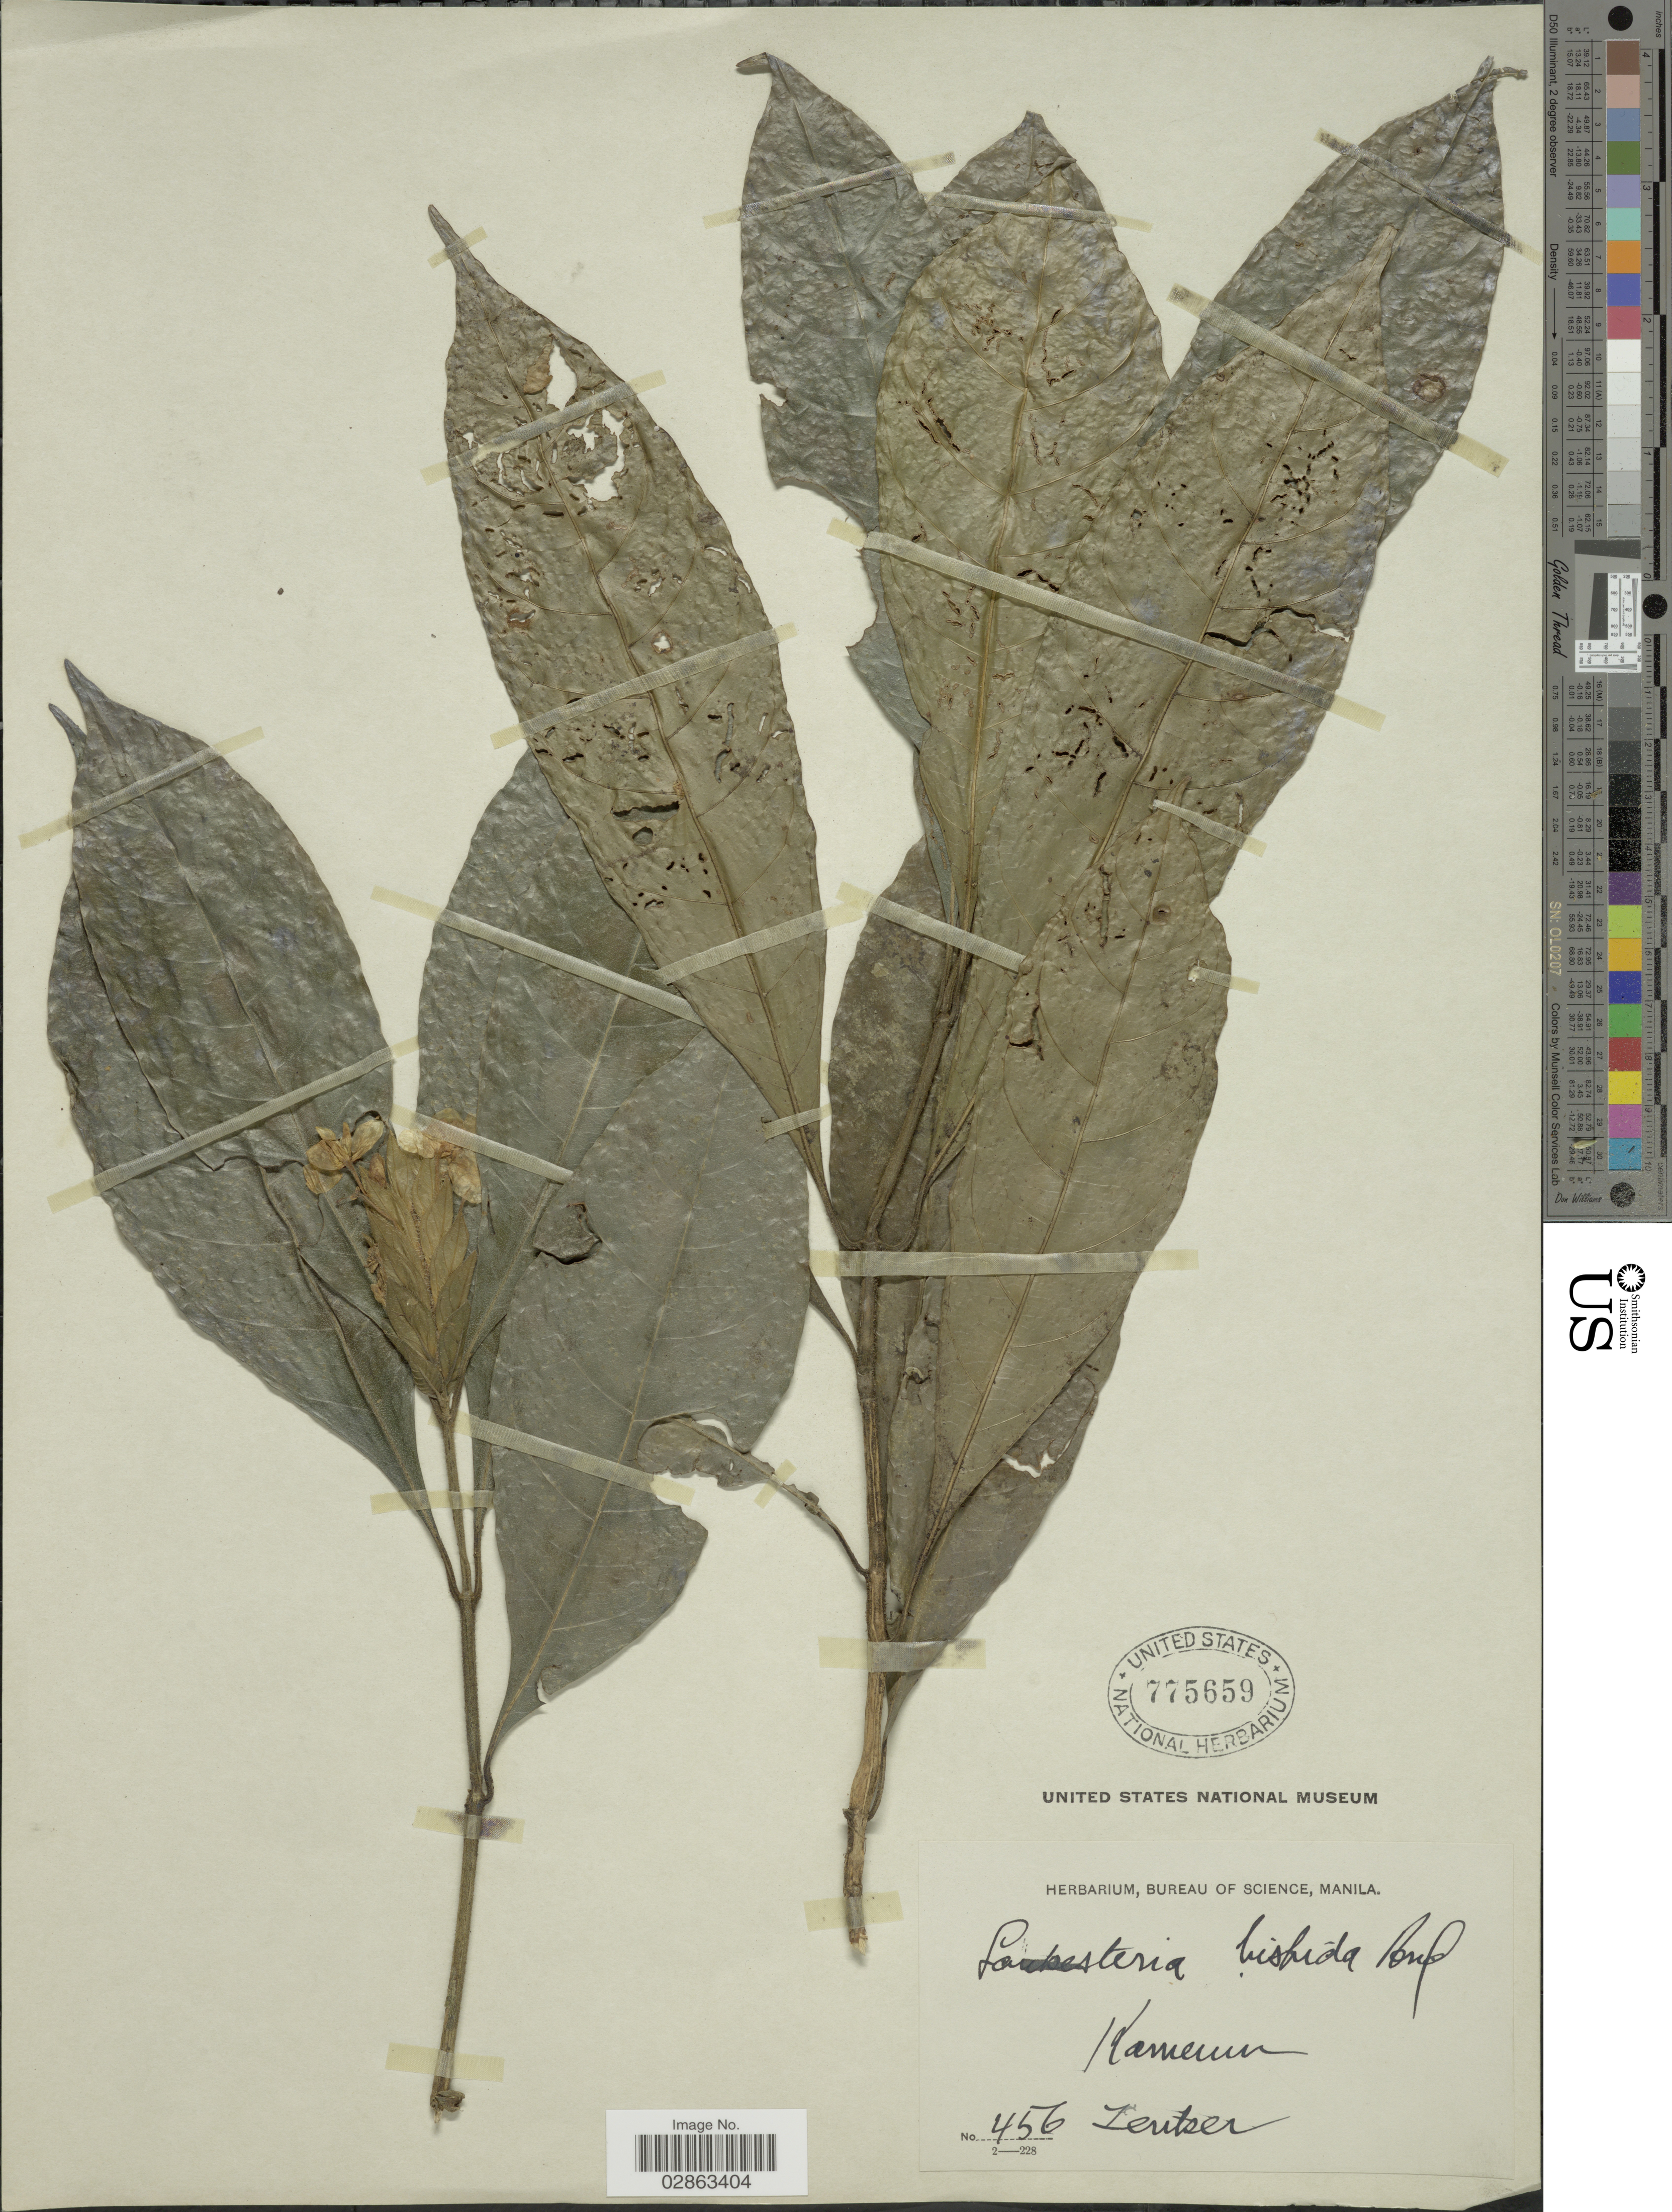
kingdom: Plantae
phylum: Tracheophyta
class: Magnoliopsida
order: Lamiales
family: Acanthaceae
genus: Lankesteria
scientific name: Lankesteria hispida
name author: (Willd.) T. Anderson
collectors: Zenker, --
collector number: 456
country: Cameroon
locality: Kamerun.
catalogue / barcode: US 775659